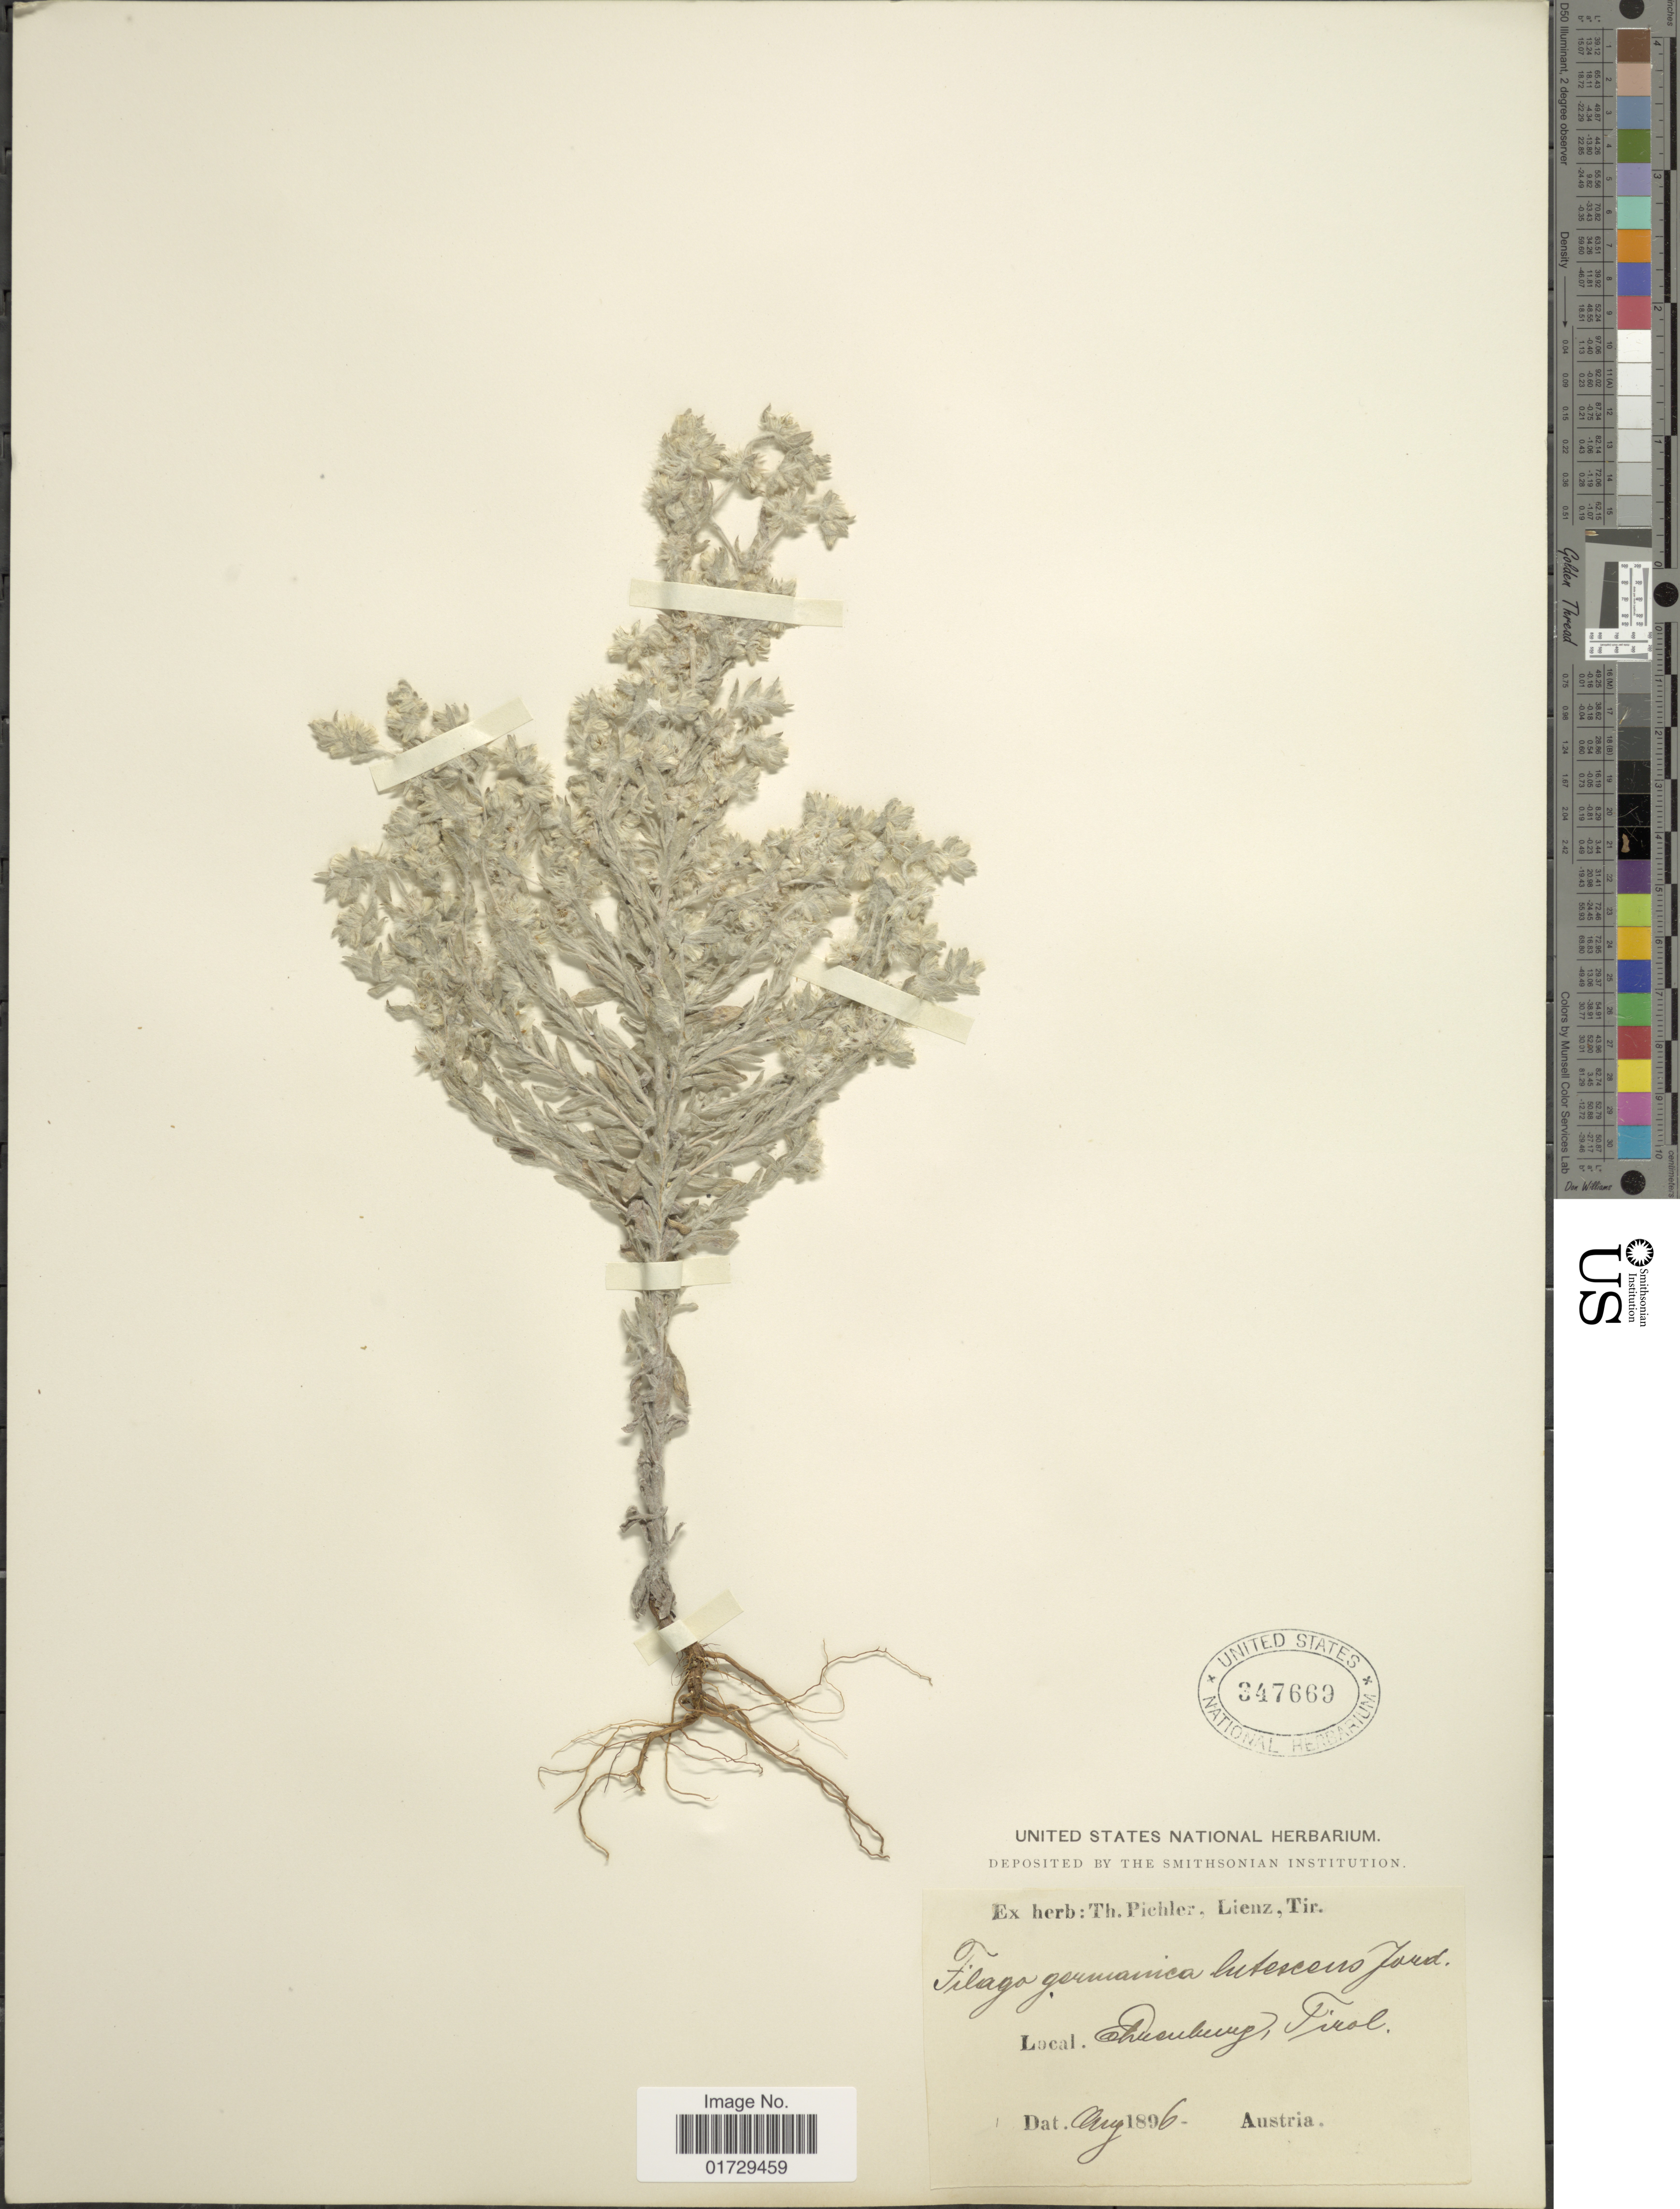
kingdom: Plantae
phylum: Tracheophyta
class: Magnoliopsida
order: Asterales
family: Asteraceae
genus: Filago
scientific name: Filago germanica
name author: (L.) Huds.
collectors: ex herb. T. Pichler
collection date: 1896-08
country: Austria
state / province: Tirol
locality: Ehusubewy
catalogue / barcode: US 347669